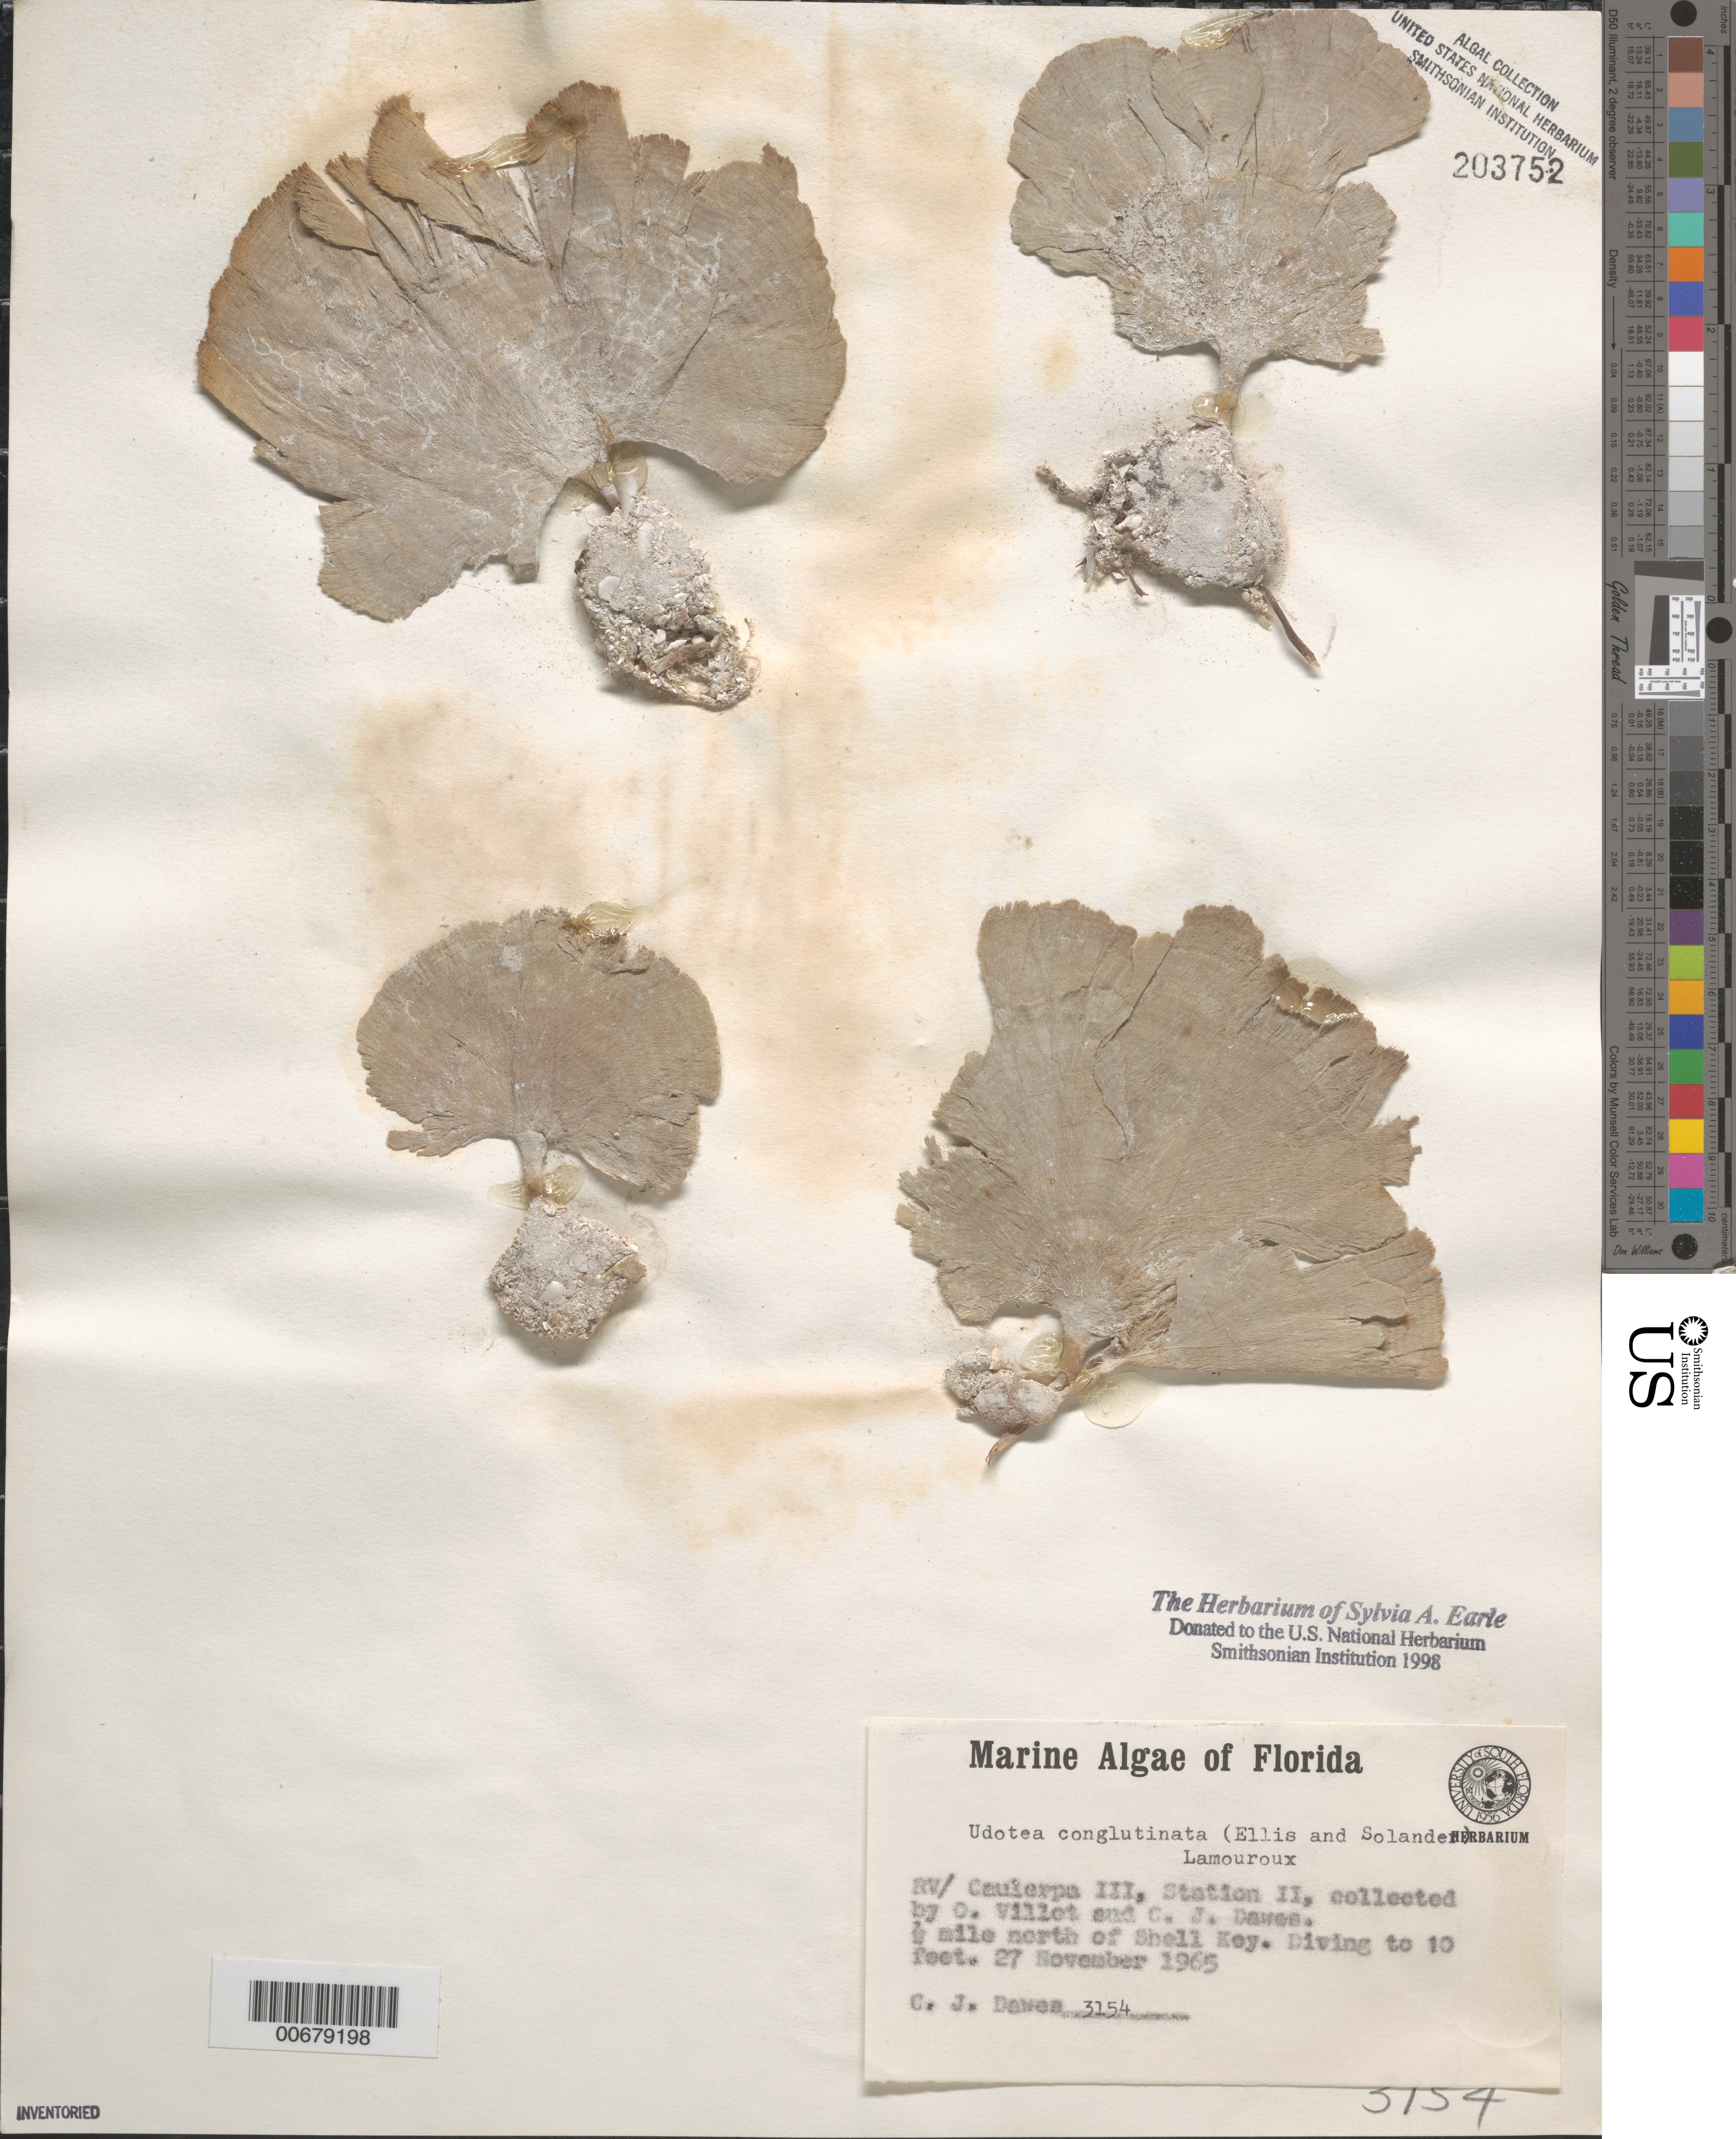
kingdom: Plantae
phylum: Chlorophyta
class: Ulvophyceae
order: Bryopsidales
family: Udoteaceae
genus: Udotea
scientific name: Udotea conglutinata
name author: (Ellis & Sol.) J.V.Lamouroux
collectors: C. Dawes & O. Villot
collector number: CJD 3154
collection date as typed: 27 Nov 1965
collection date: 1965-11-27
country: United States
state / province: Florida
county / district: Monroe County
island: Florida Keys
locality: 1/2 mile north of Shell Key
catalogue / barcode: US 203752